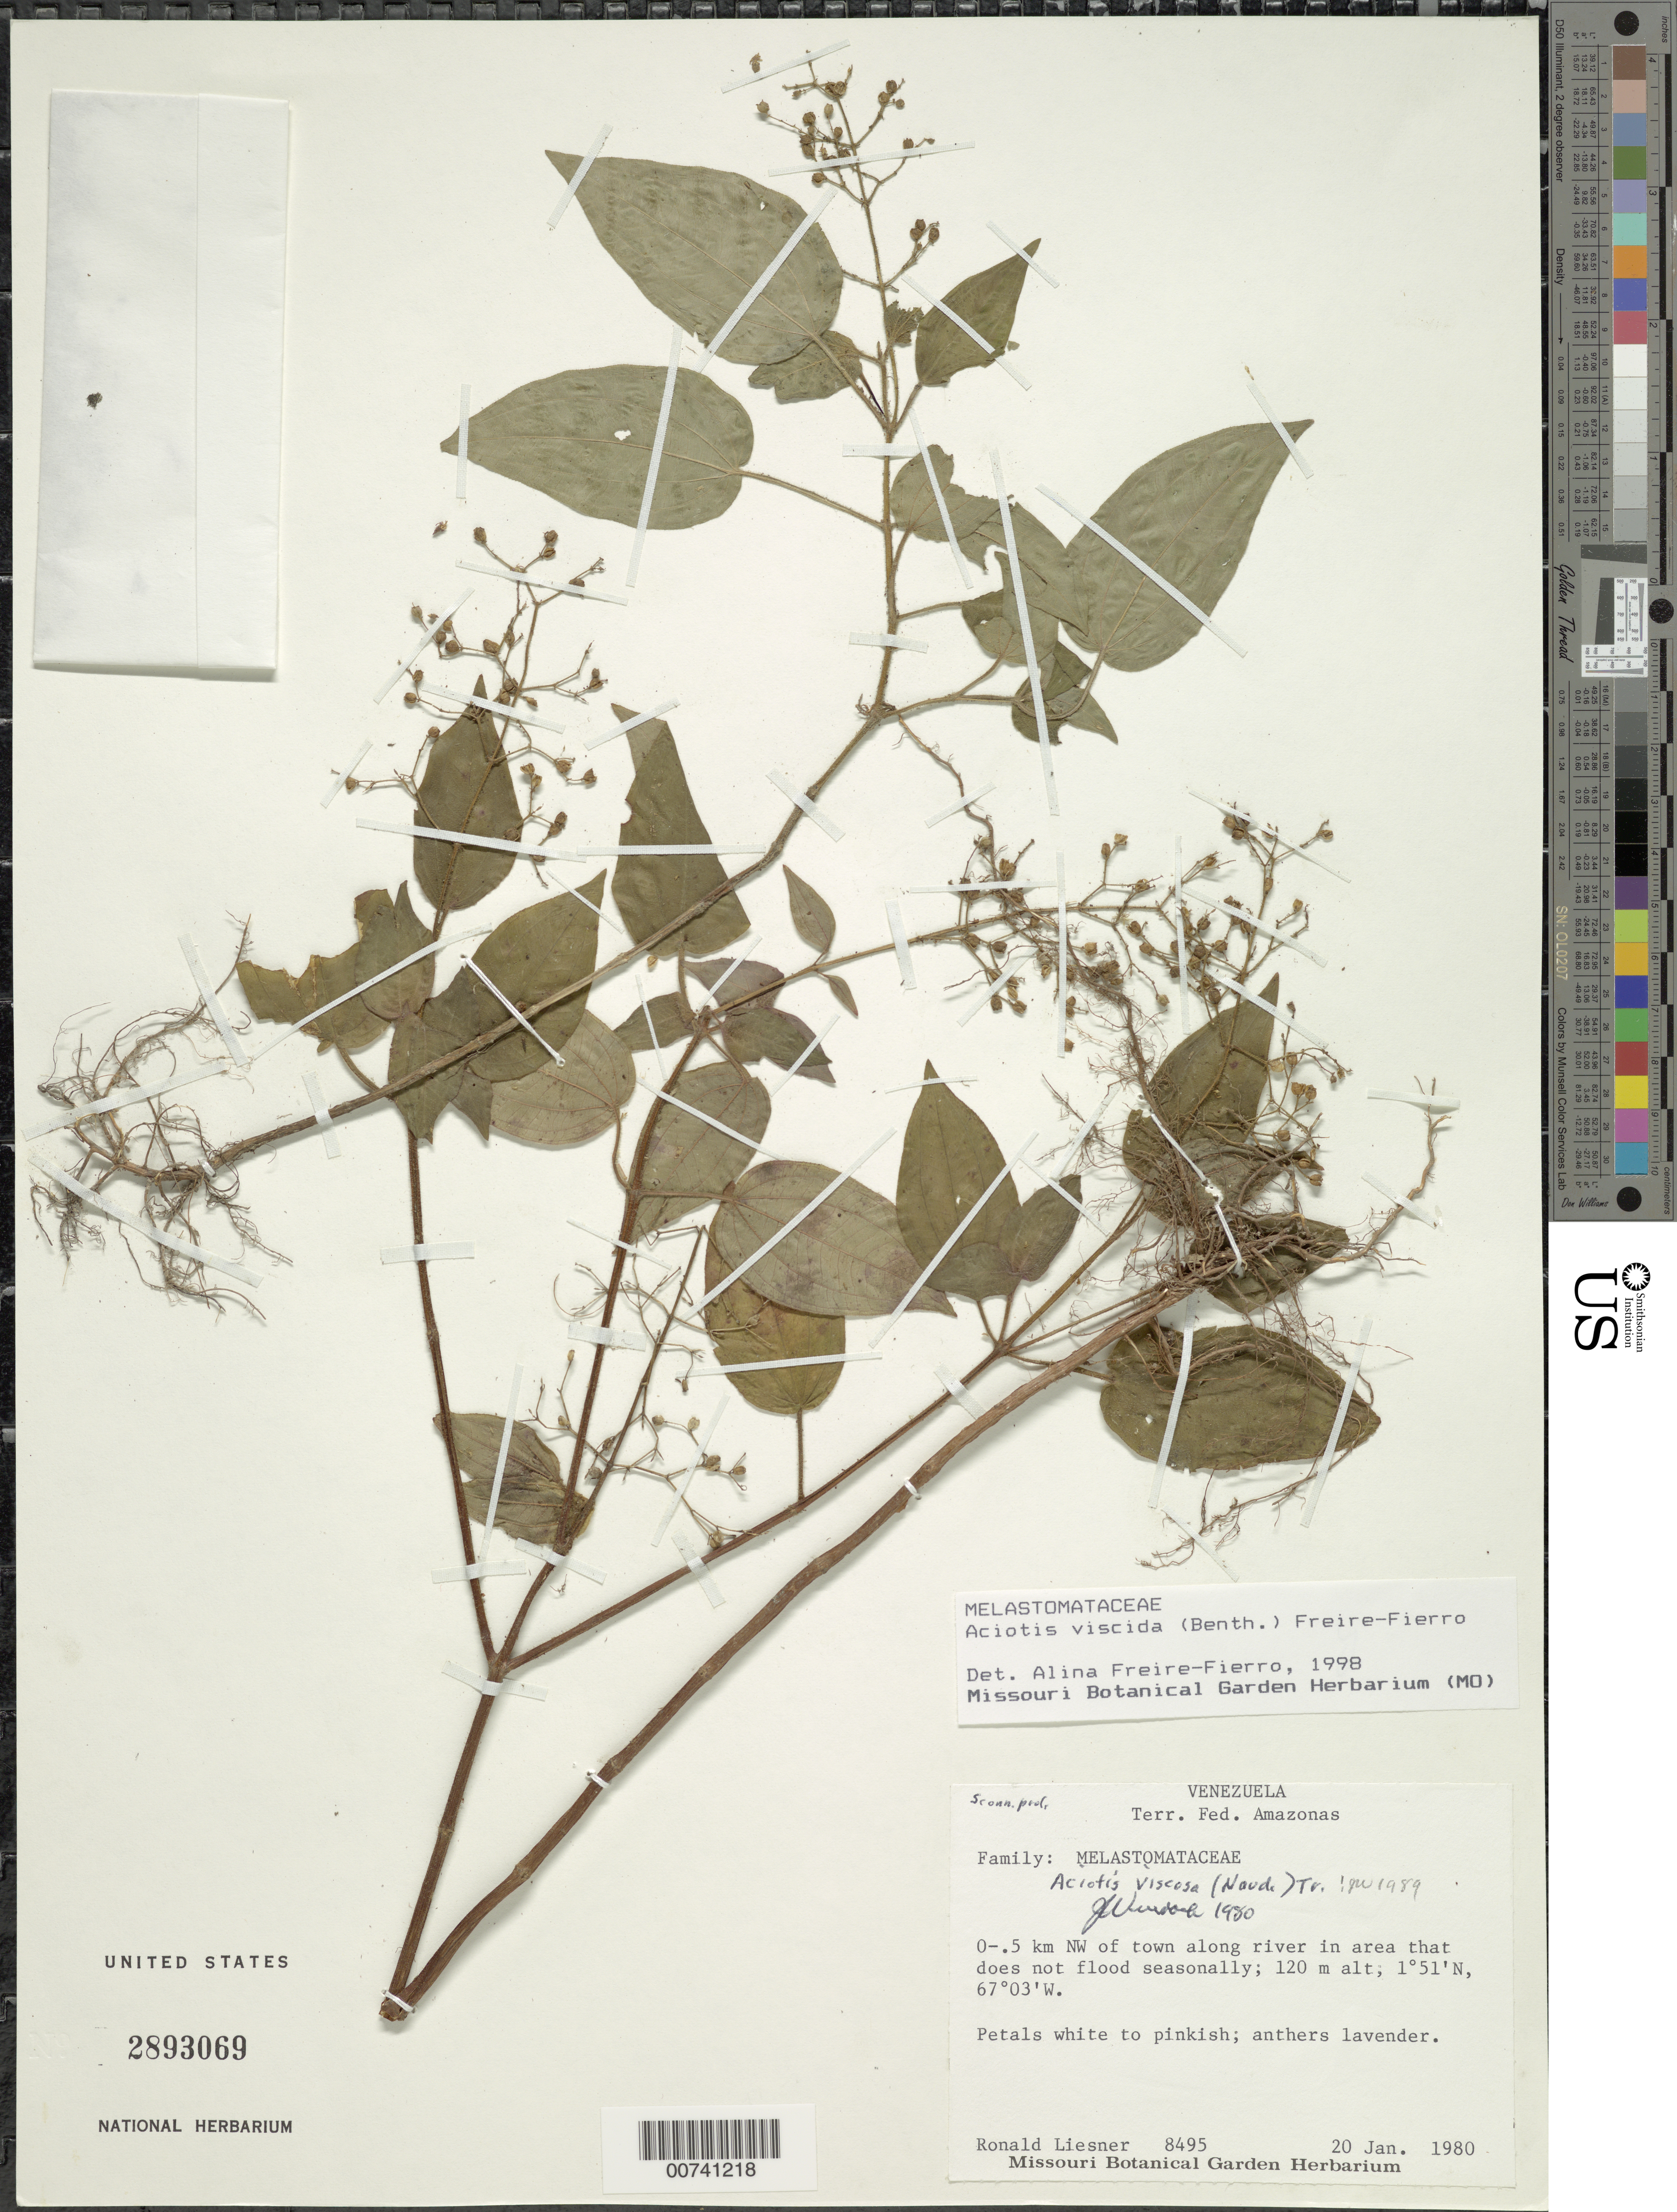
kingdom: Plantae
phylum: Tracheophyta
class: Magnoliopsida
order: Myrtales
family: Melastomataceae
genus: Aciotis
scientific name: Aciotis viscida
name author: (Benth.) Freire-Fierro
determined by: Freire-Fierro, A.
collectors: R. L. Liesner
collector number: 8495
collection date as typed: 20-Jan-80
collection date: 1980-01-20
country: Venezuela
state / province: Amazonas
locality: San Carlos de Río Negro, 0-.5 km NW of town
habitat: Along river in area that does not flood seasonally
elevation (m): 120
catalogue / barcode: US 2893069